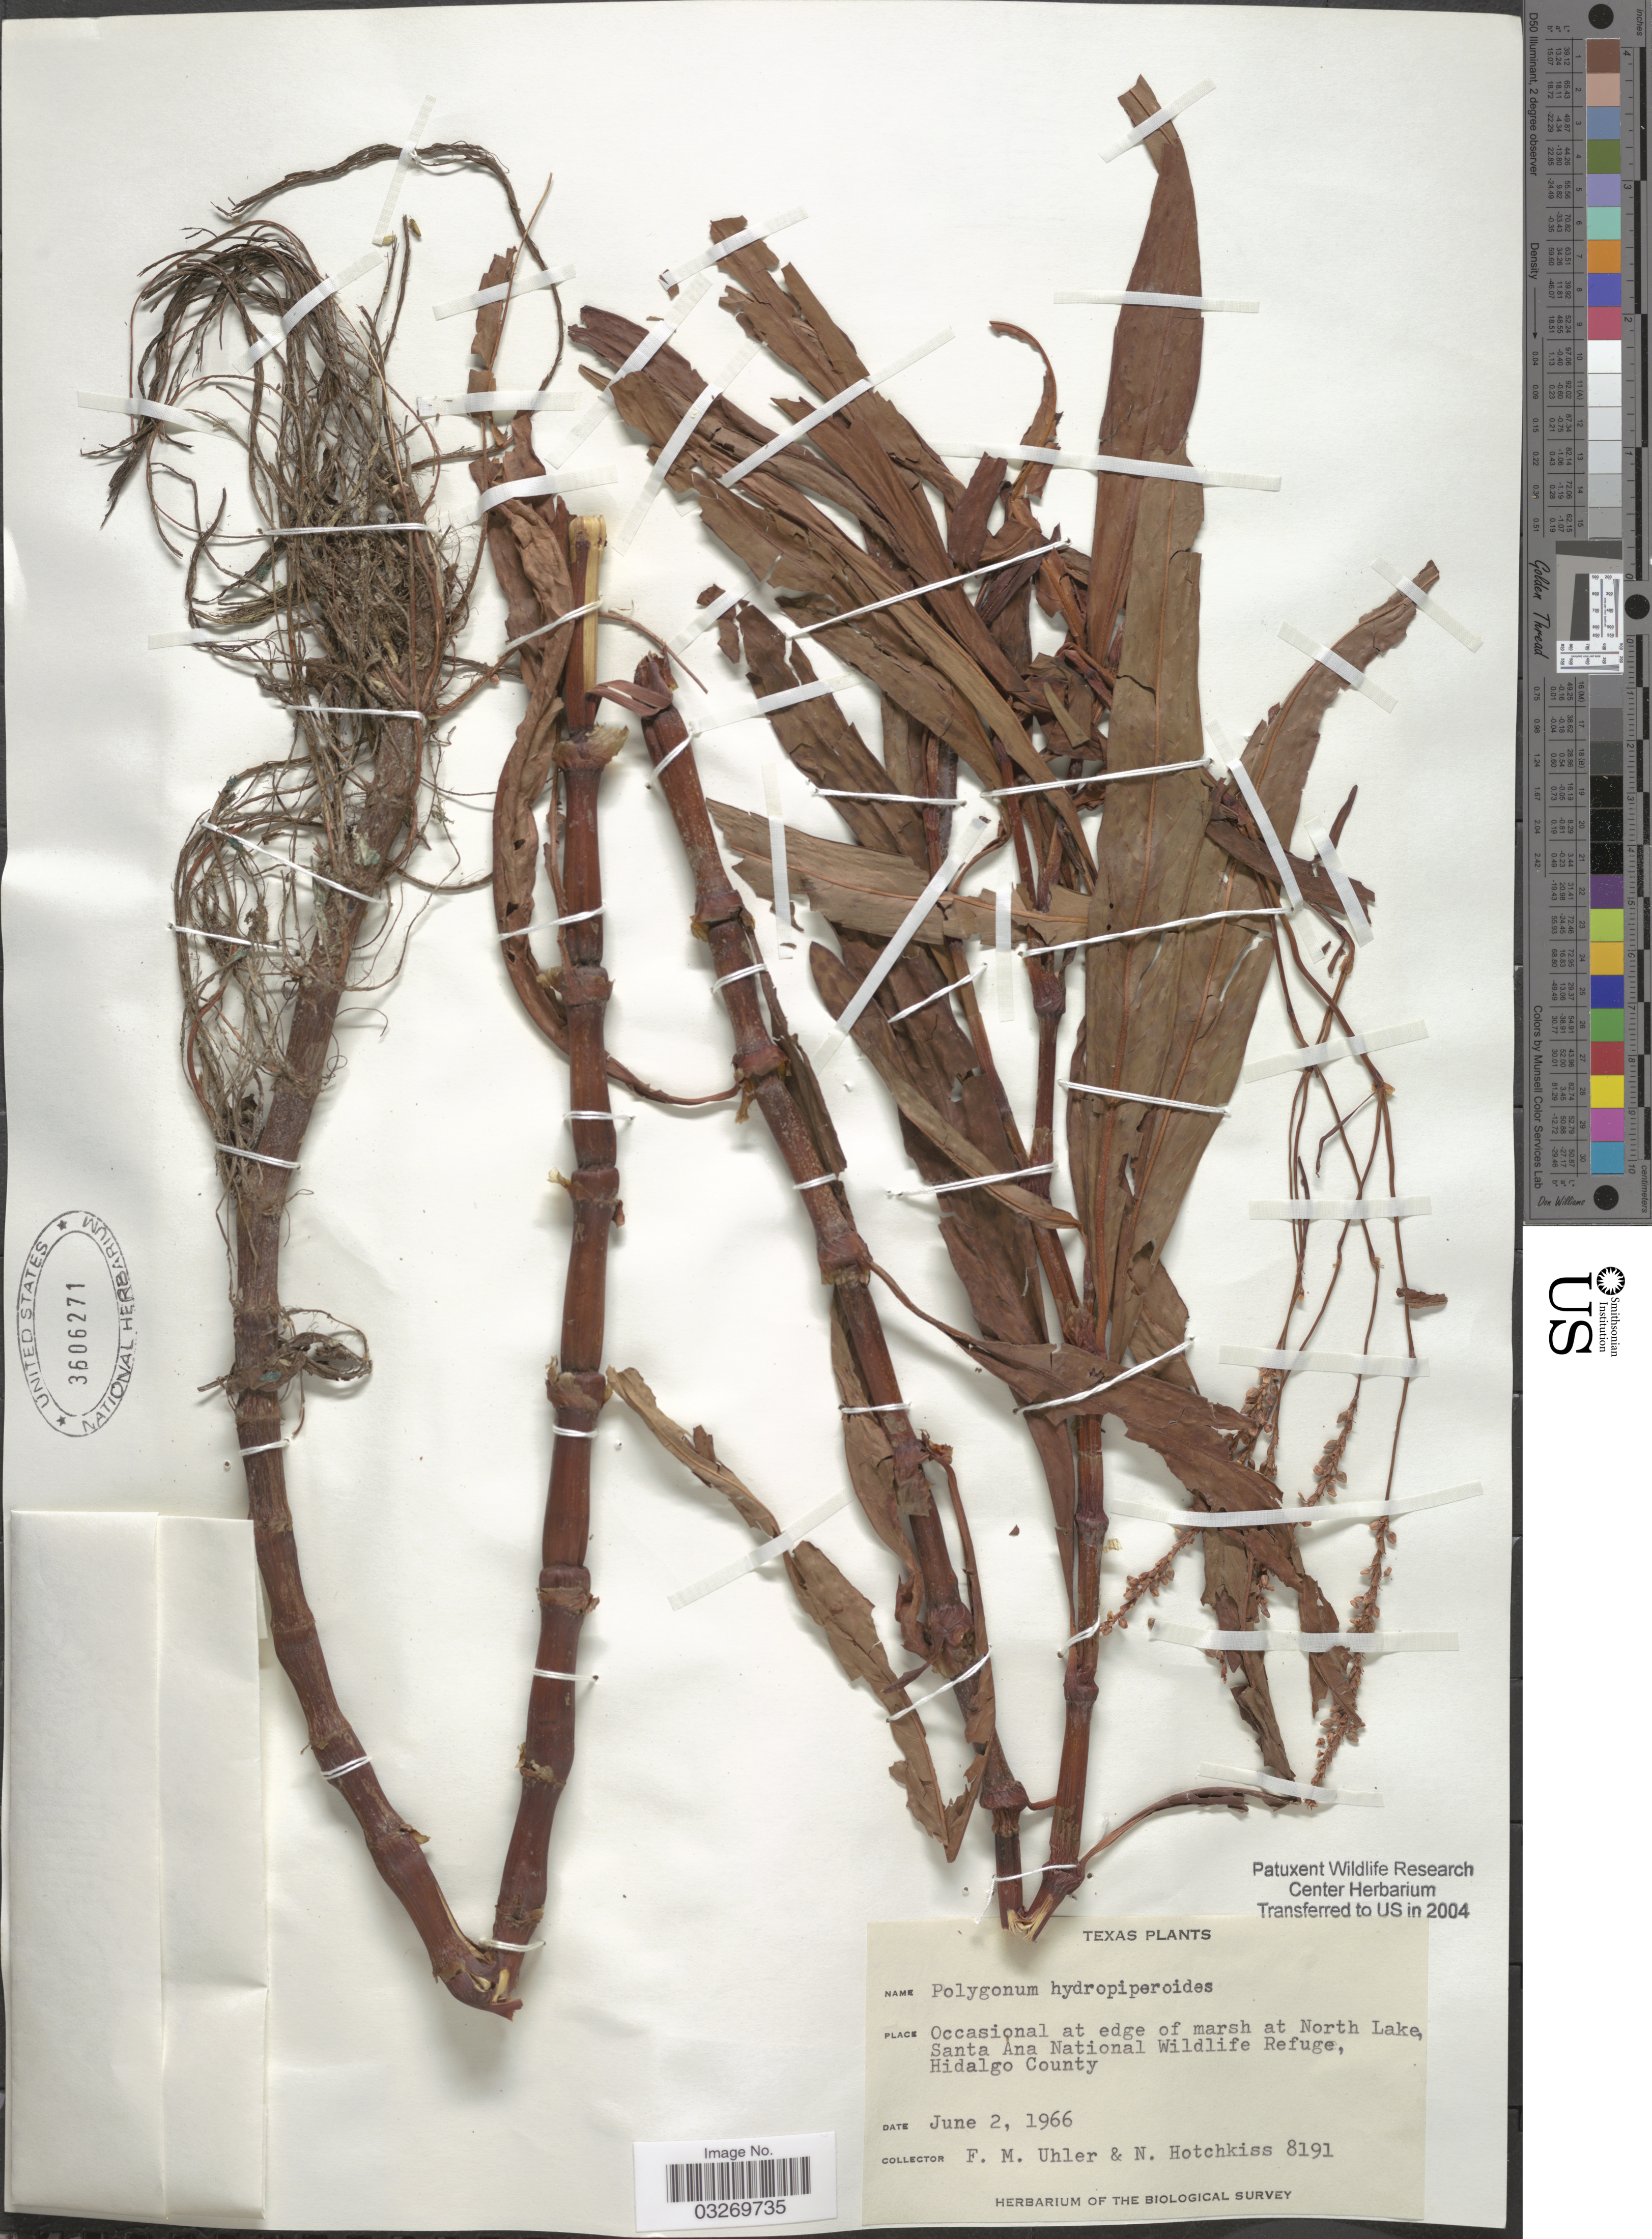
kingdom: Plantae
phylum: Tracheophyta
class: Magnoliopsida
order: Caryophyllales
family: Polygonaceae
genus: Persicaria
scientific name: Persicaria glabra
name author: (Willd.) M. Gómez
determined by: Atha, D. E.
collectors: F. M. Uhler & N. Hotchkiss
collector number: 8191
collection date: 1966-06-02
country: United States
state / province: Texas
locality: Occasional at edge of marsh at North Lake, Santa Ana National Wildlife Refuge, Hidalgo County.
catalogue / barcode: US 3606271